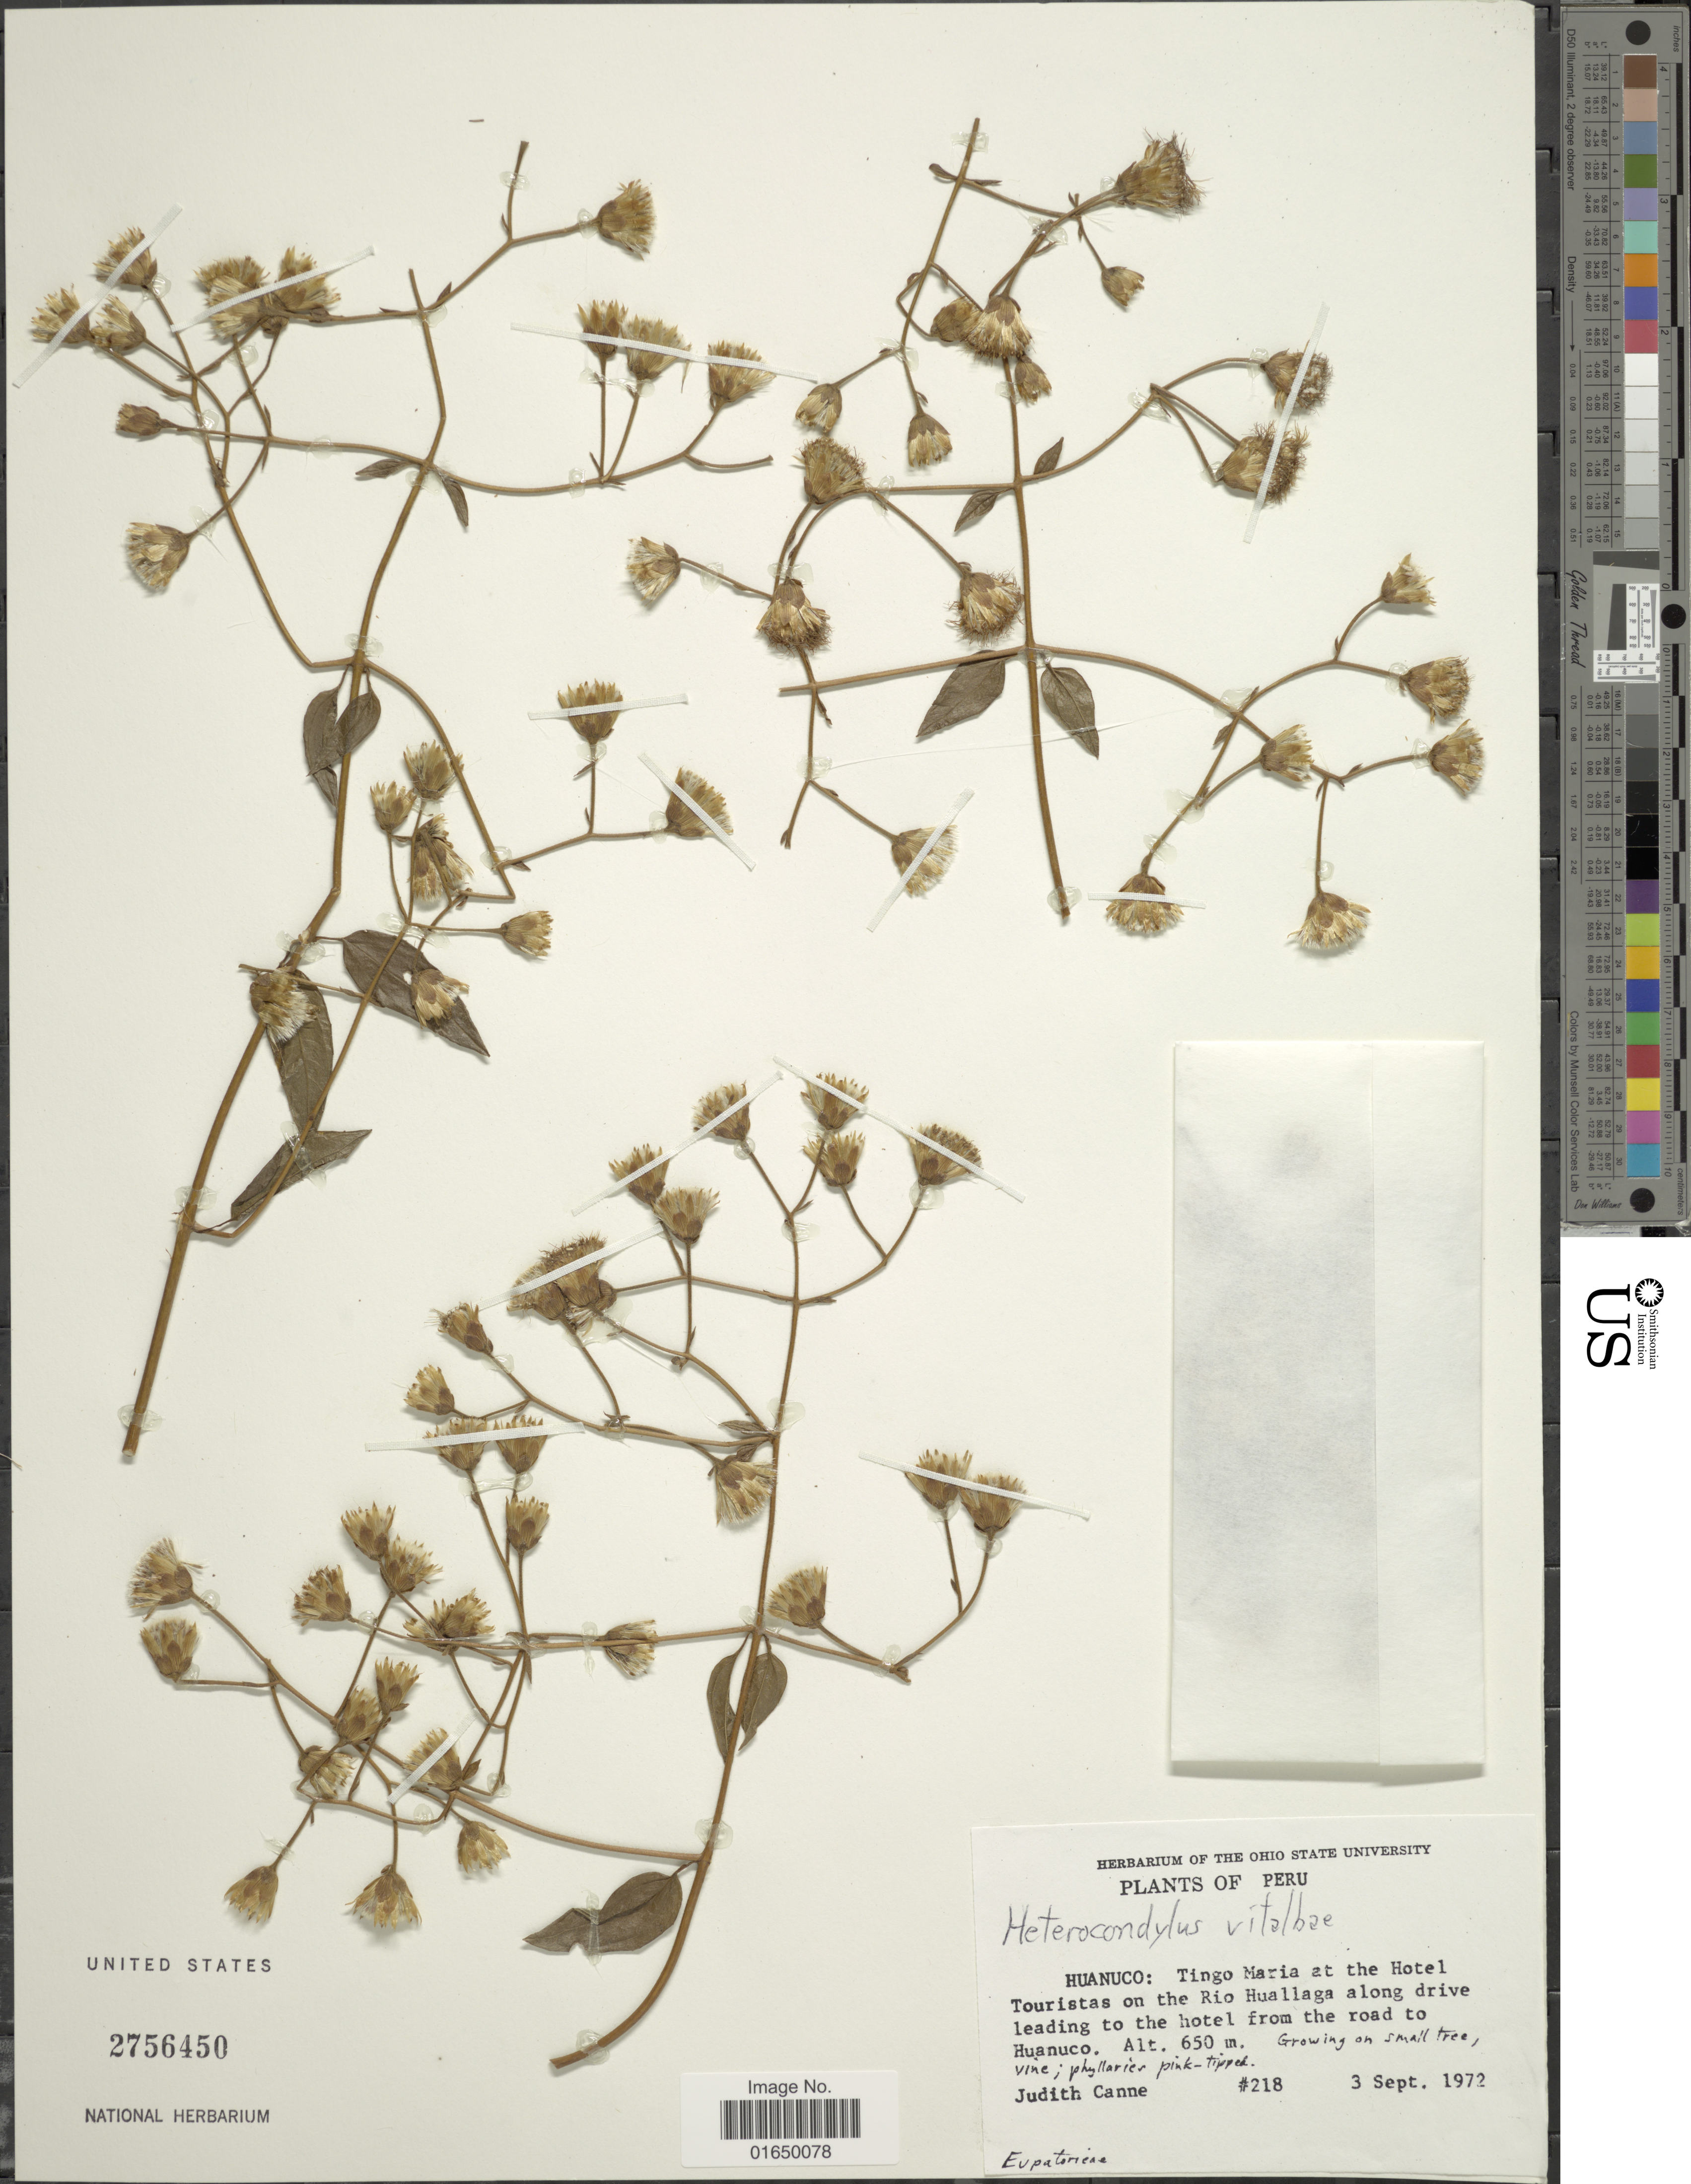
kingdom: Plantae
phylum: Tracheophyta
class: Magnoliopsida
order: Asterales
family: Asteraceae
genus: Heterocondylus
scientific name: Heterocondylus vitalbae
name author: (DC.) R.M. King & H. Rob.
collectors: J. M. Canne-Hilliker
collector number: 218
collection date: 1972-09-03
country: Peru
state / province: Huánuco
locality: Tingo Maria at the Hotel Touristas on the Rio Huallaga along drive leading to the hotel from the road to Huanuco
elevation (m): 650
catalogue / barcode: US 2756450